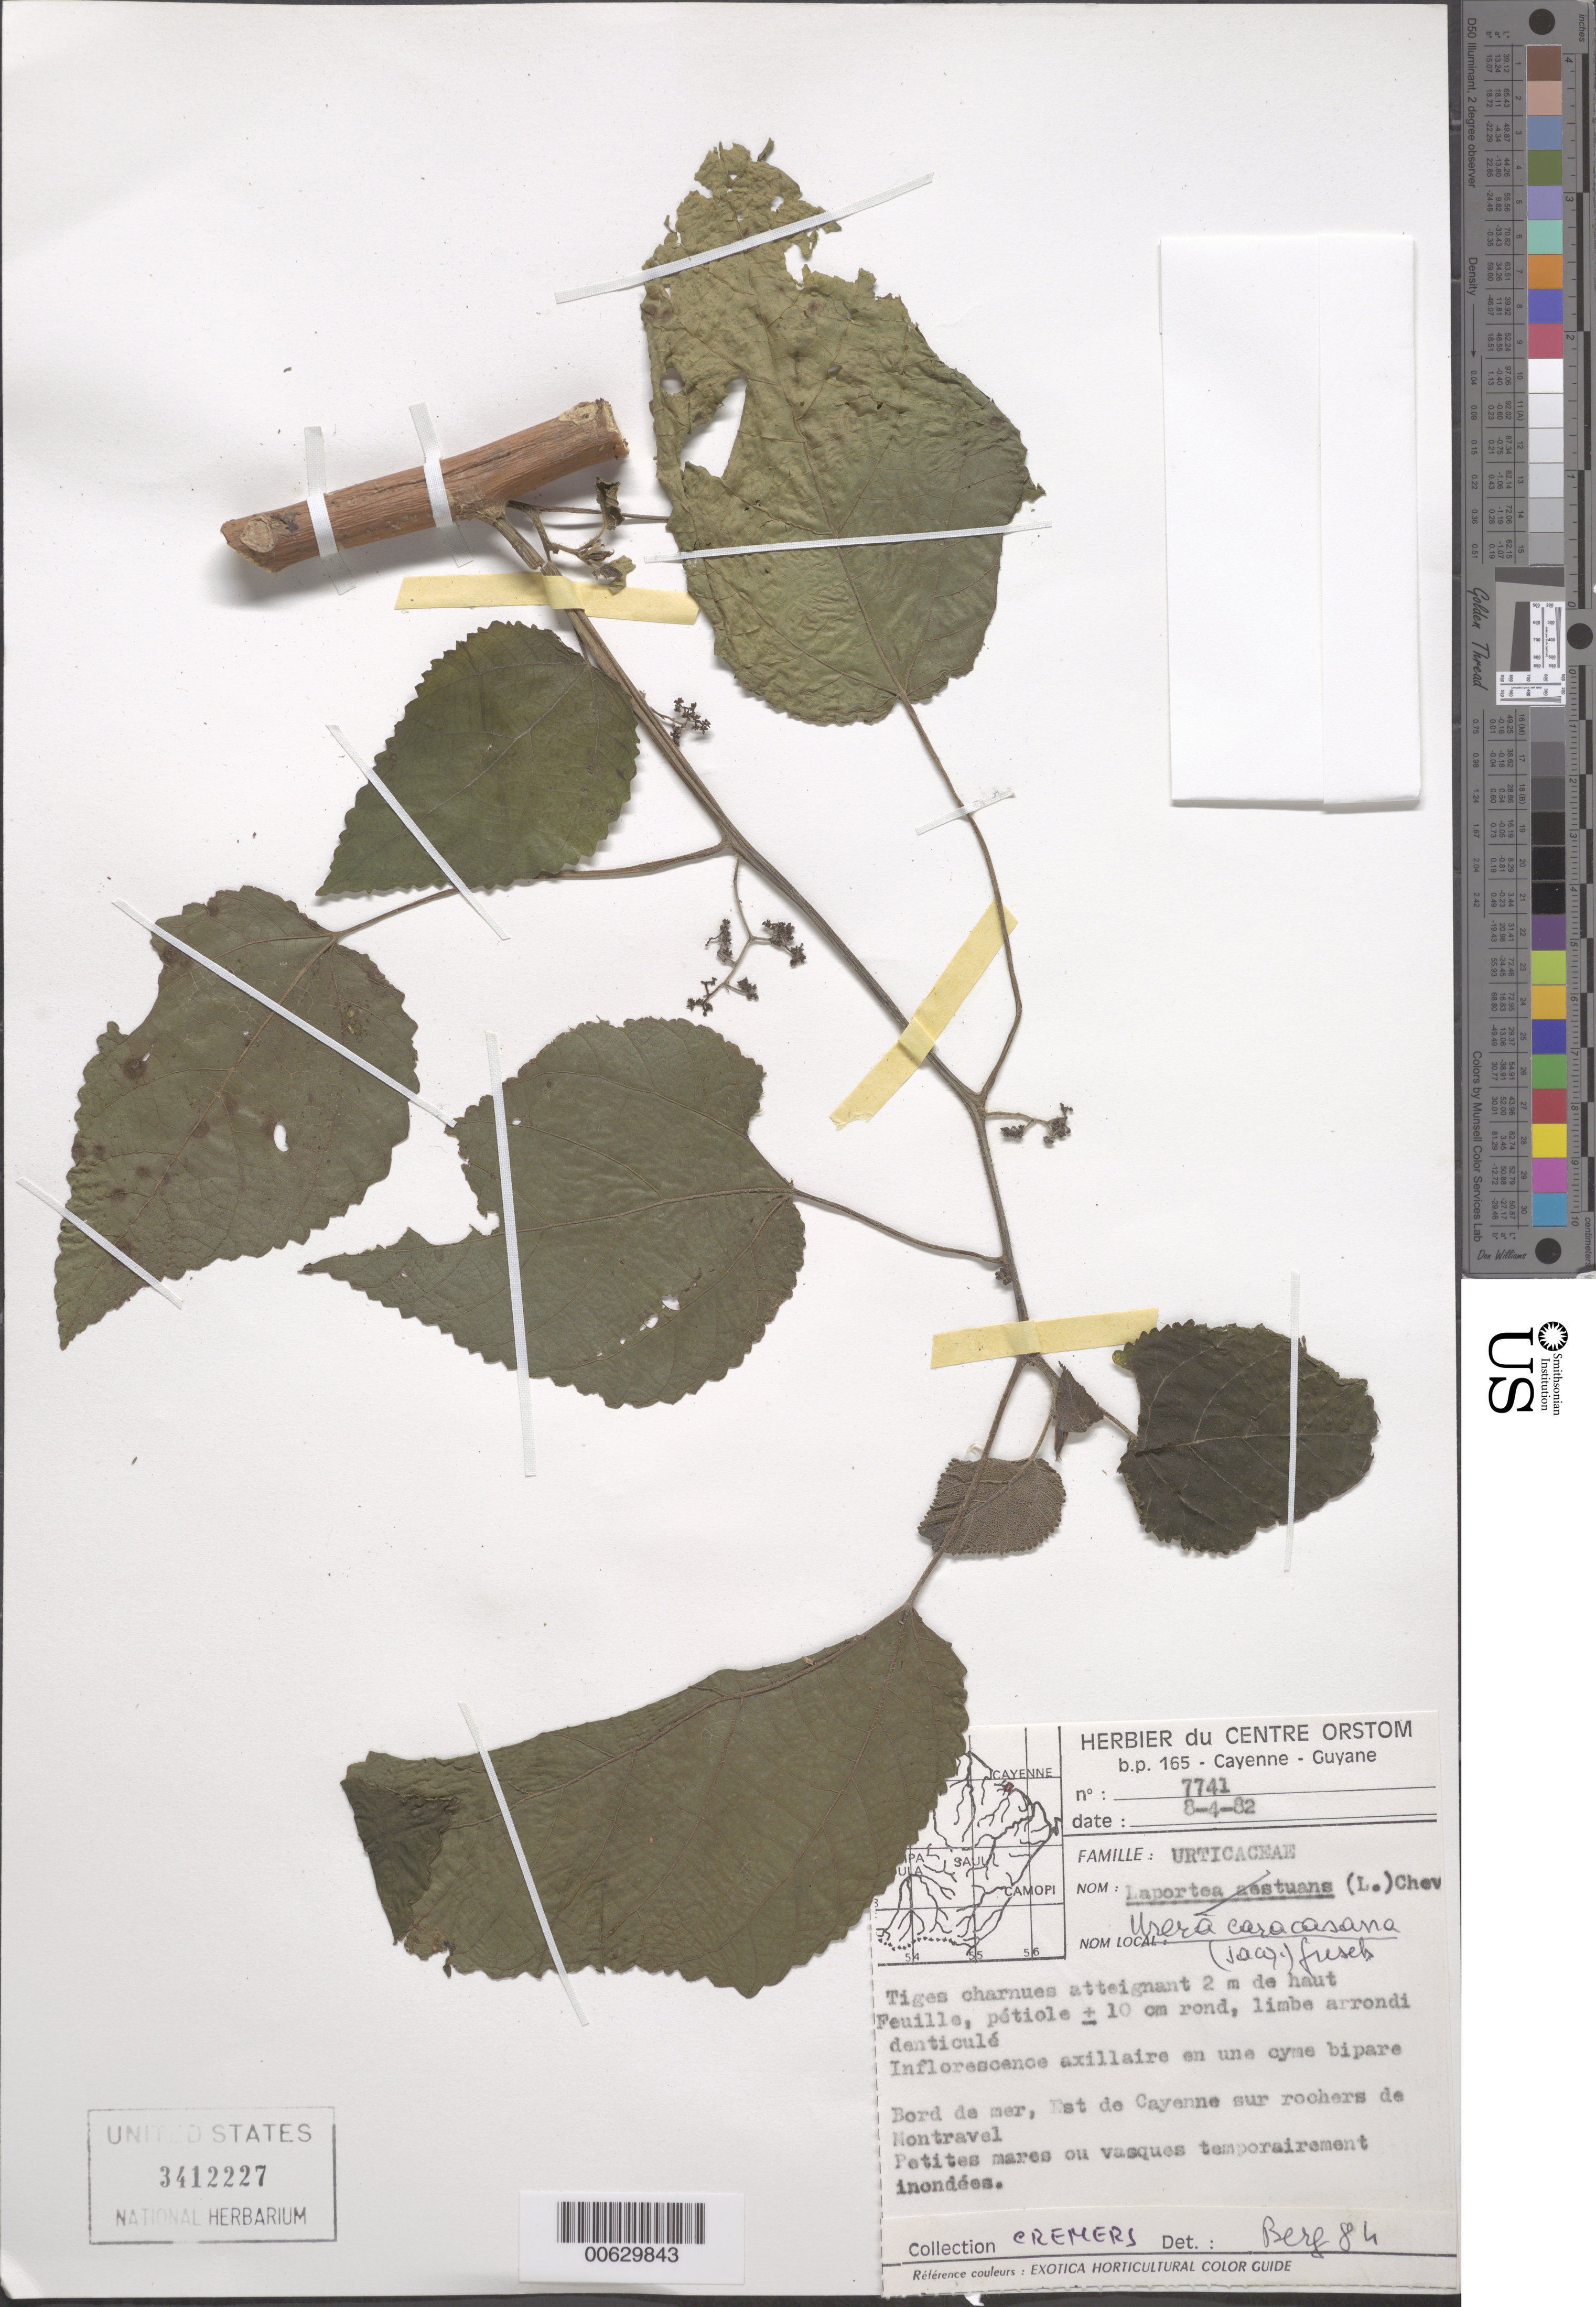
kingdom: Plantae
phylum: Tracheophyta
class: Magnoliopsida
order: Rosales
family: Urticaceae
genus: Urera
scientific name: Urera caracasana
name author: (Jacq.) Gaudich. ex Griseb.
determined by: Berg, C. C.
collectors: G. Cremers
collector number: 7741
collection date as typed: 8-Apr-82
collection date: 1982-04-08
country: French Guiana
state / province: Cayenne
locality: Cayenne, Est de, sur les rochers de Montravel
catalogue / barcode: US 3412227